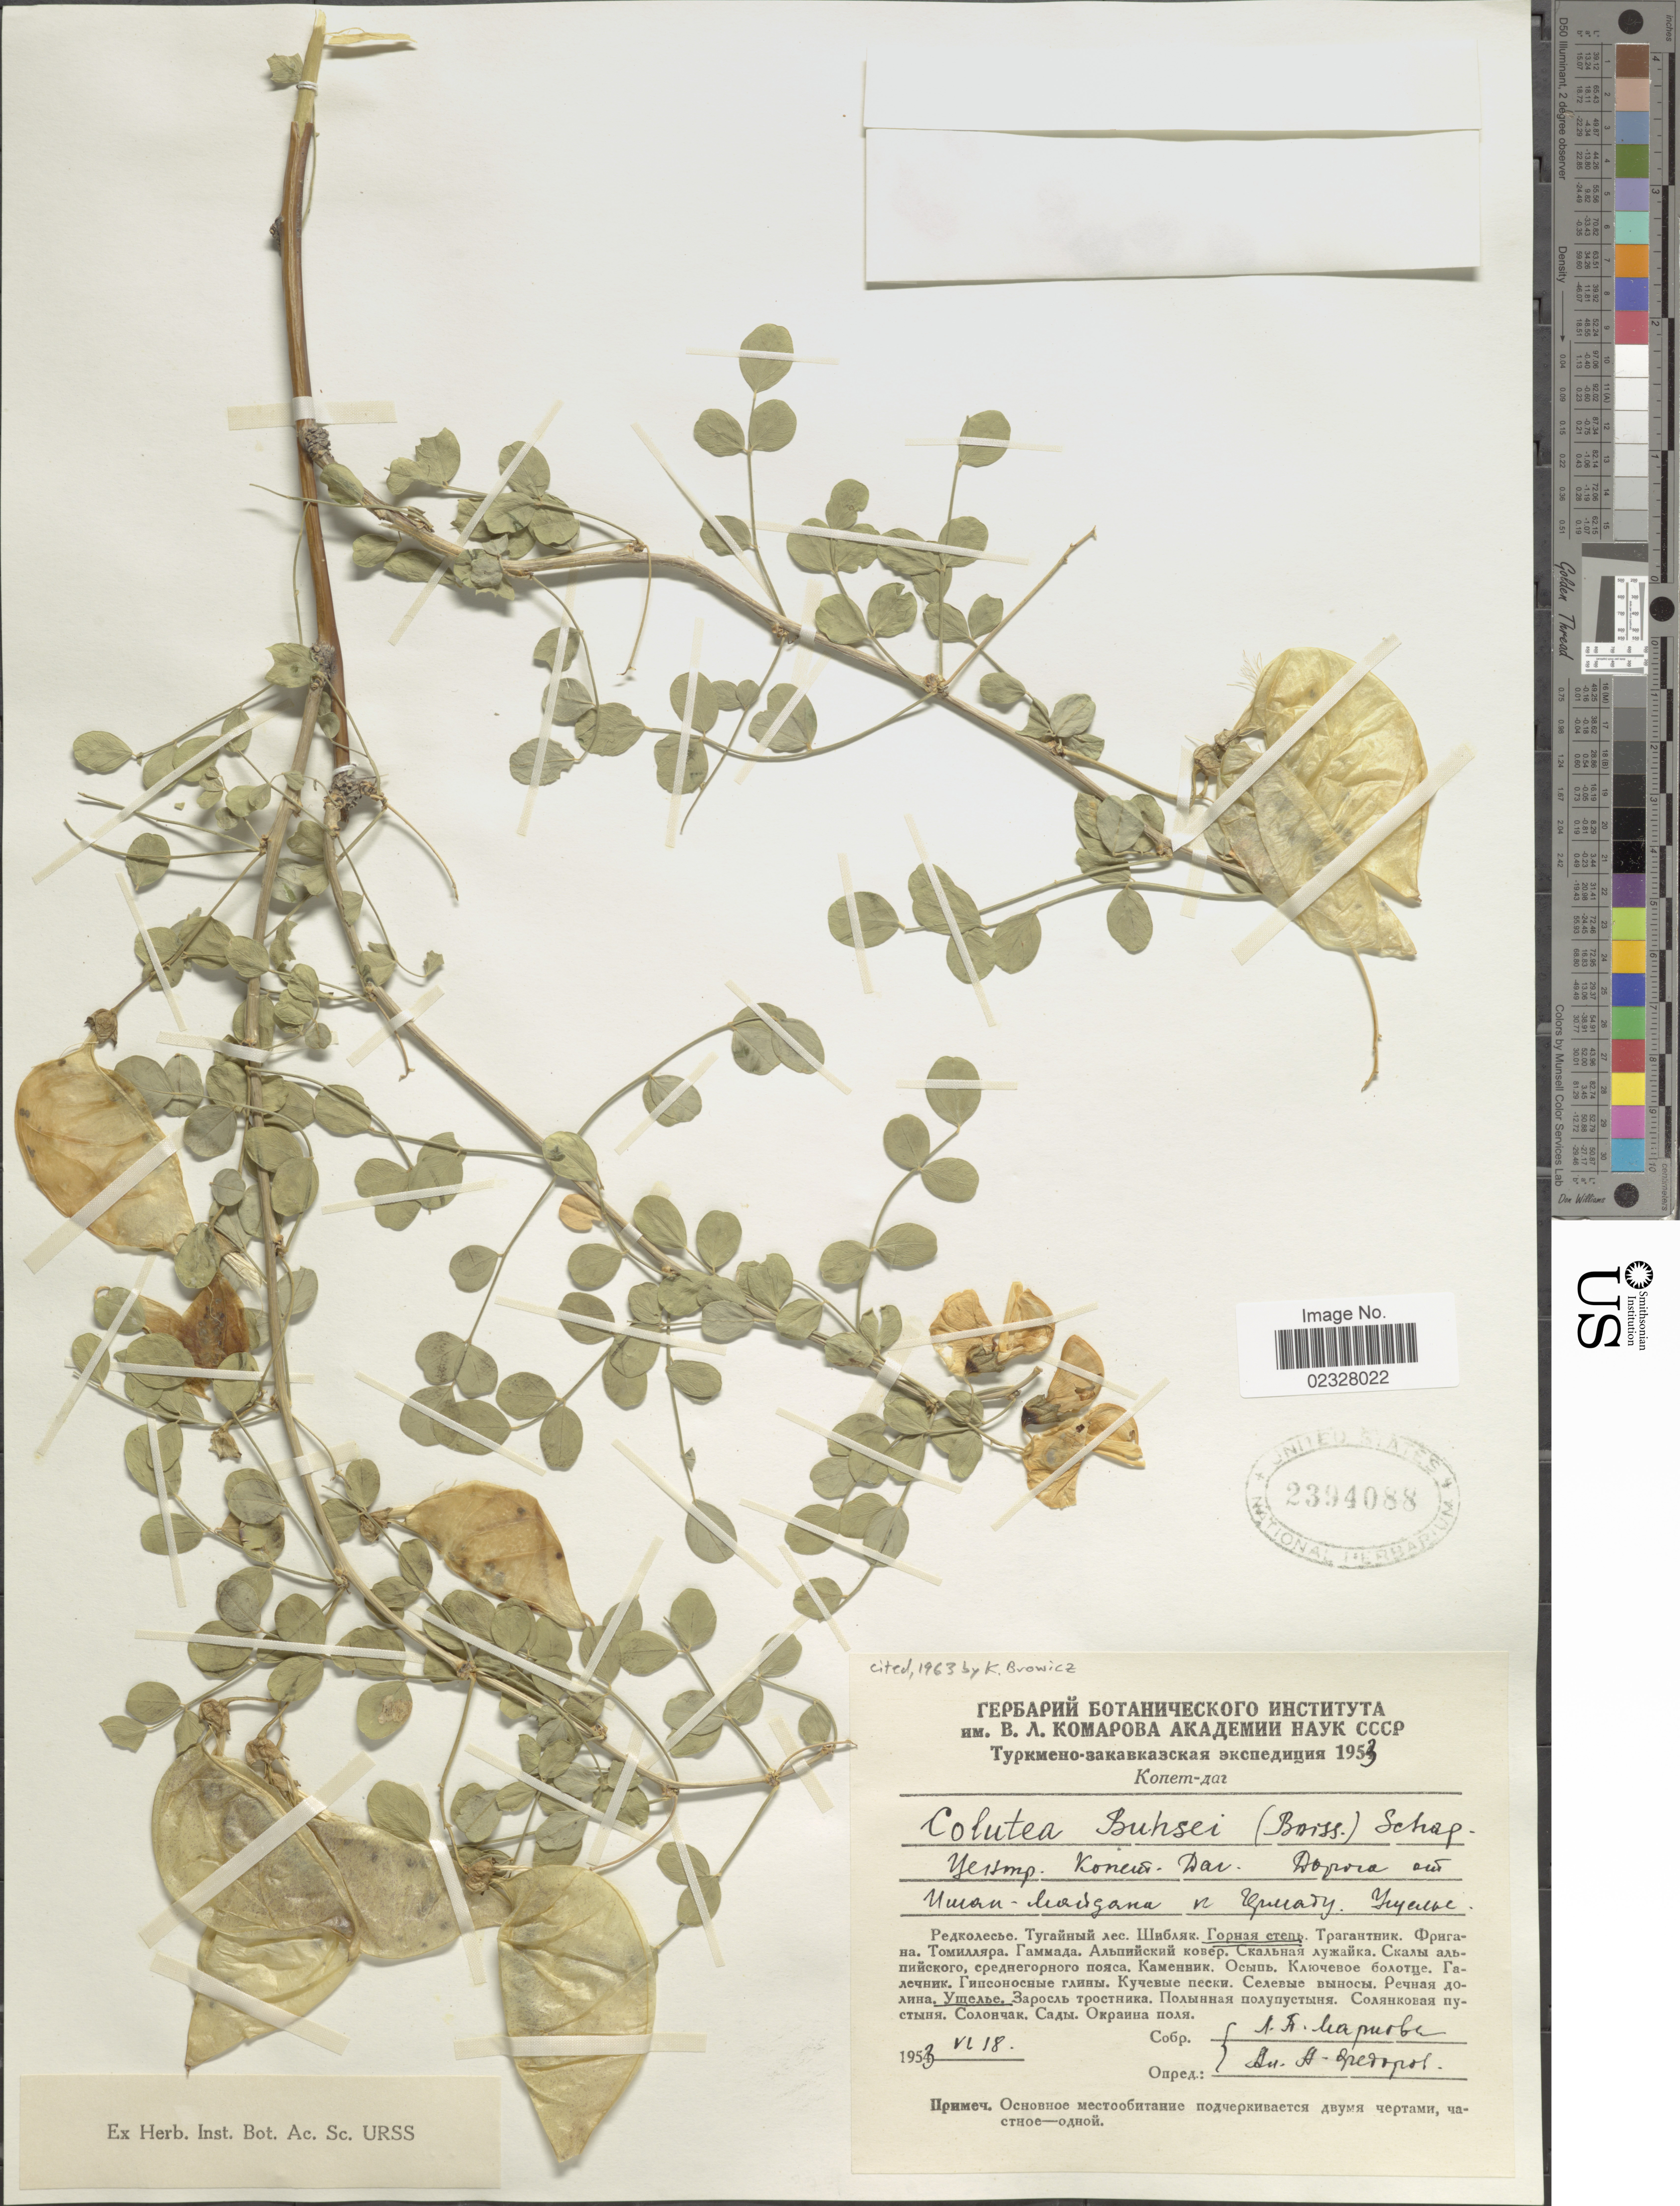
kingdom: Plantae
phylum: Tracheophyta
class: Magnoliopsida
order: Fabales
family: Fabaceae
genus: Colutea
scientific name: Colutea buhsei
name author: (Boiss.) Shap.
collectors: L. Markova & A. Fedorov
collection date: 1953-06-18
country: Turkmenistan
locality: Kopet Dag Mountain Range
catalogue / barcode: US 2394088